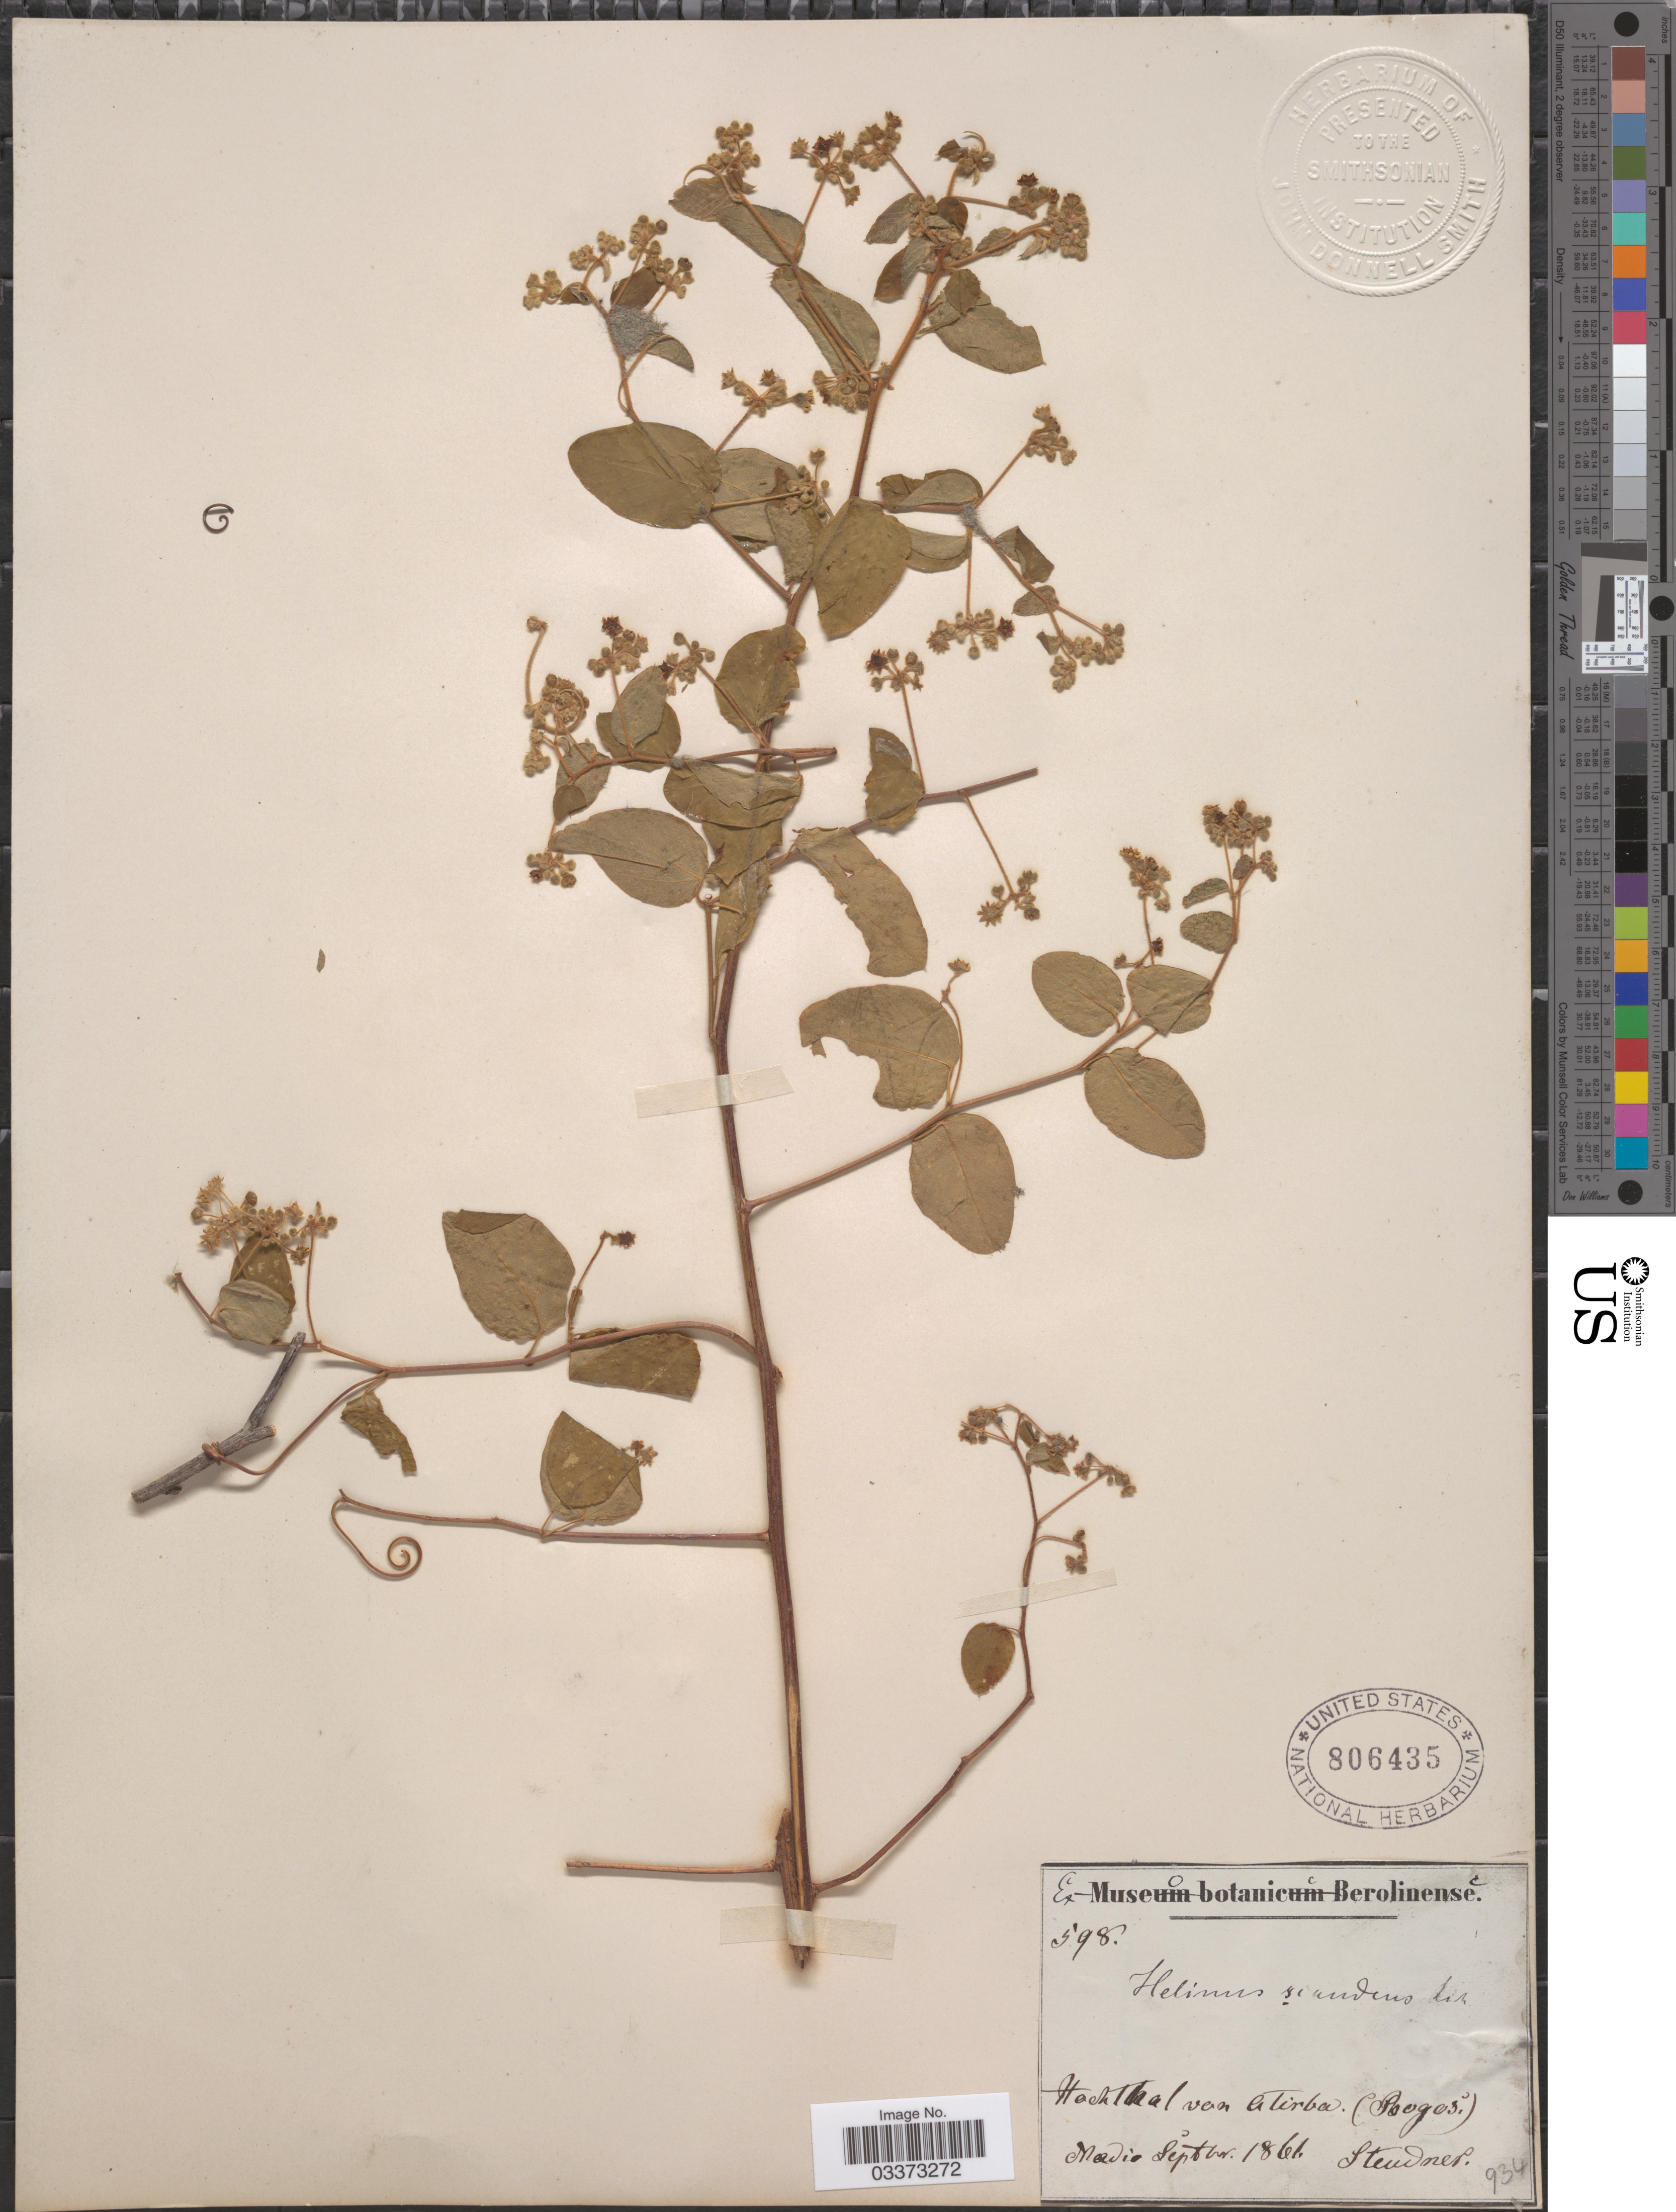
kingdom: Plantae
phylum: Tracheophyta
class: Magnoliopsida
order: Rosales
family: Rhamnaceae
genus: Helinus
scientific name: Helinus scandens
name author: (Eckl. & Zeyh.) A. Rich.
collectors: -. Steudner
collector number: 598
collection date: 1861-09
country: Eritrea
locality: Hochthal von Atirba. (Bogoso).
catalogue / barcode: US 806435